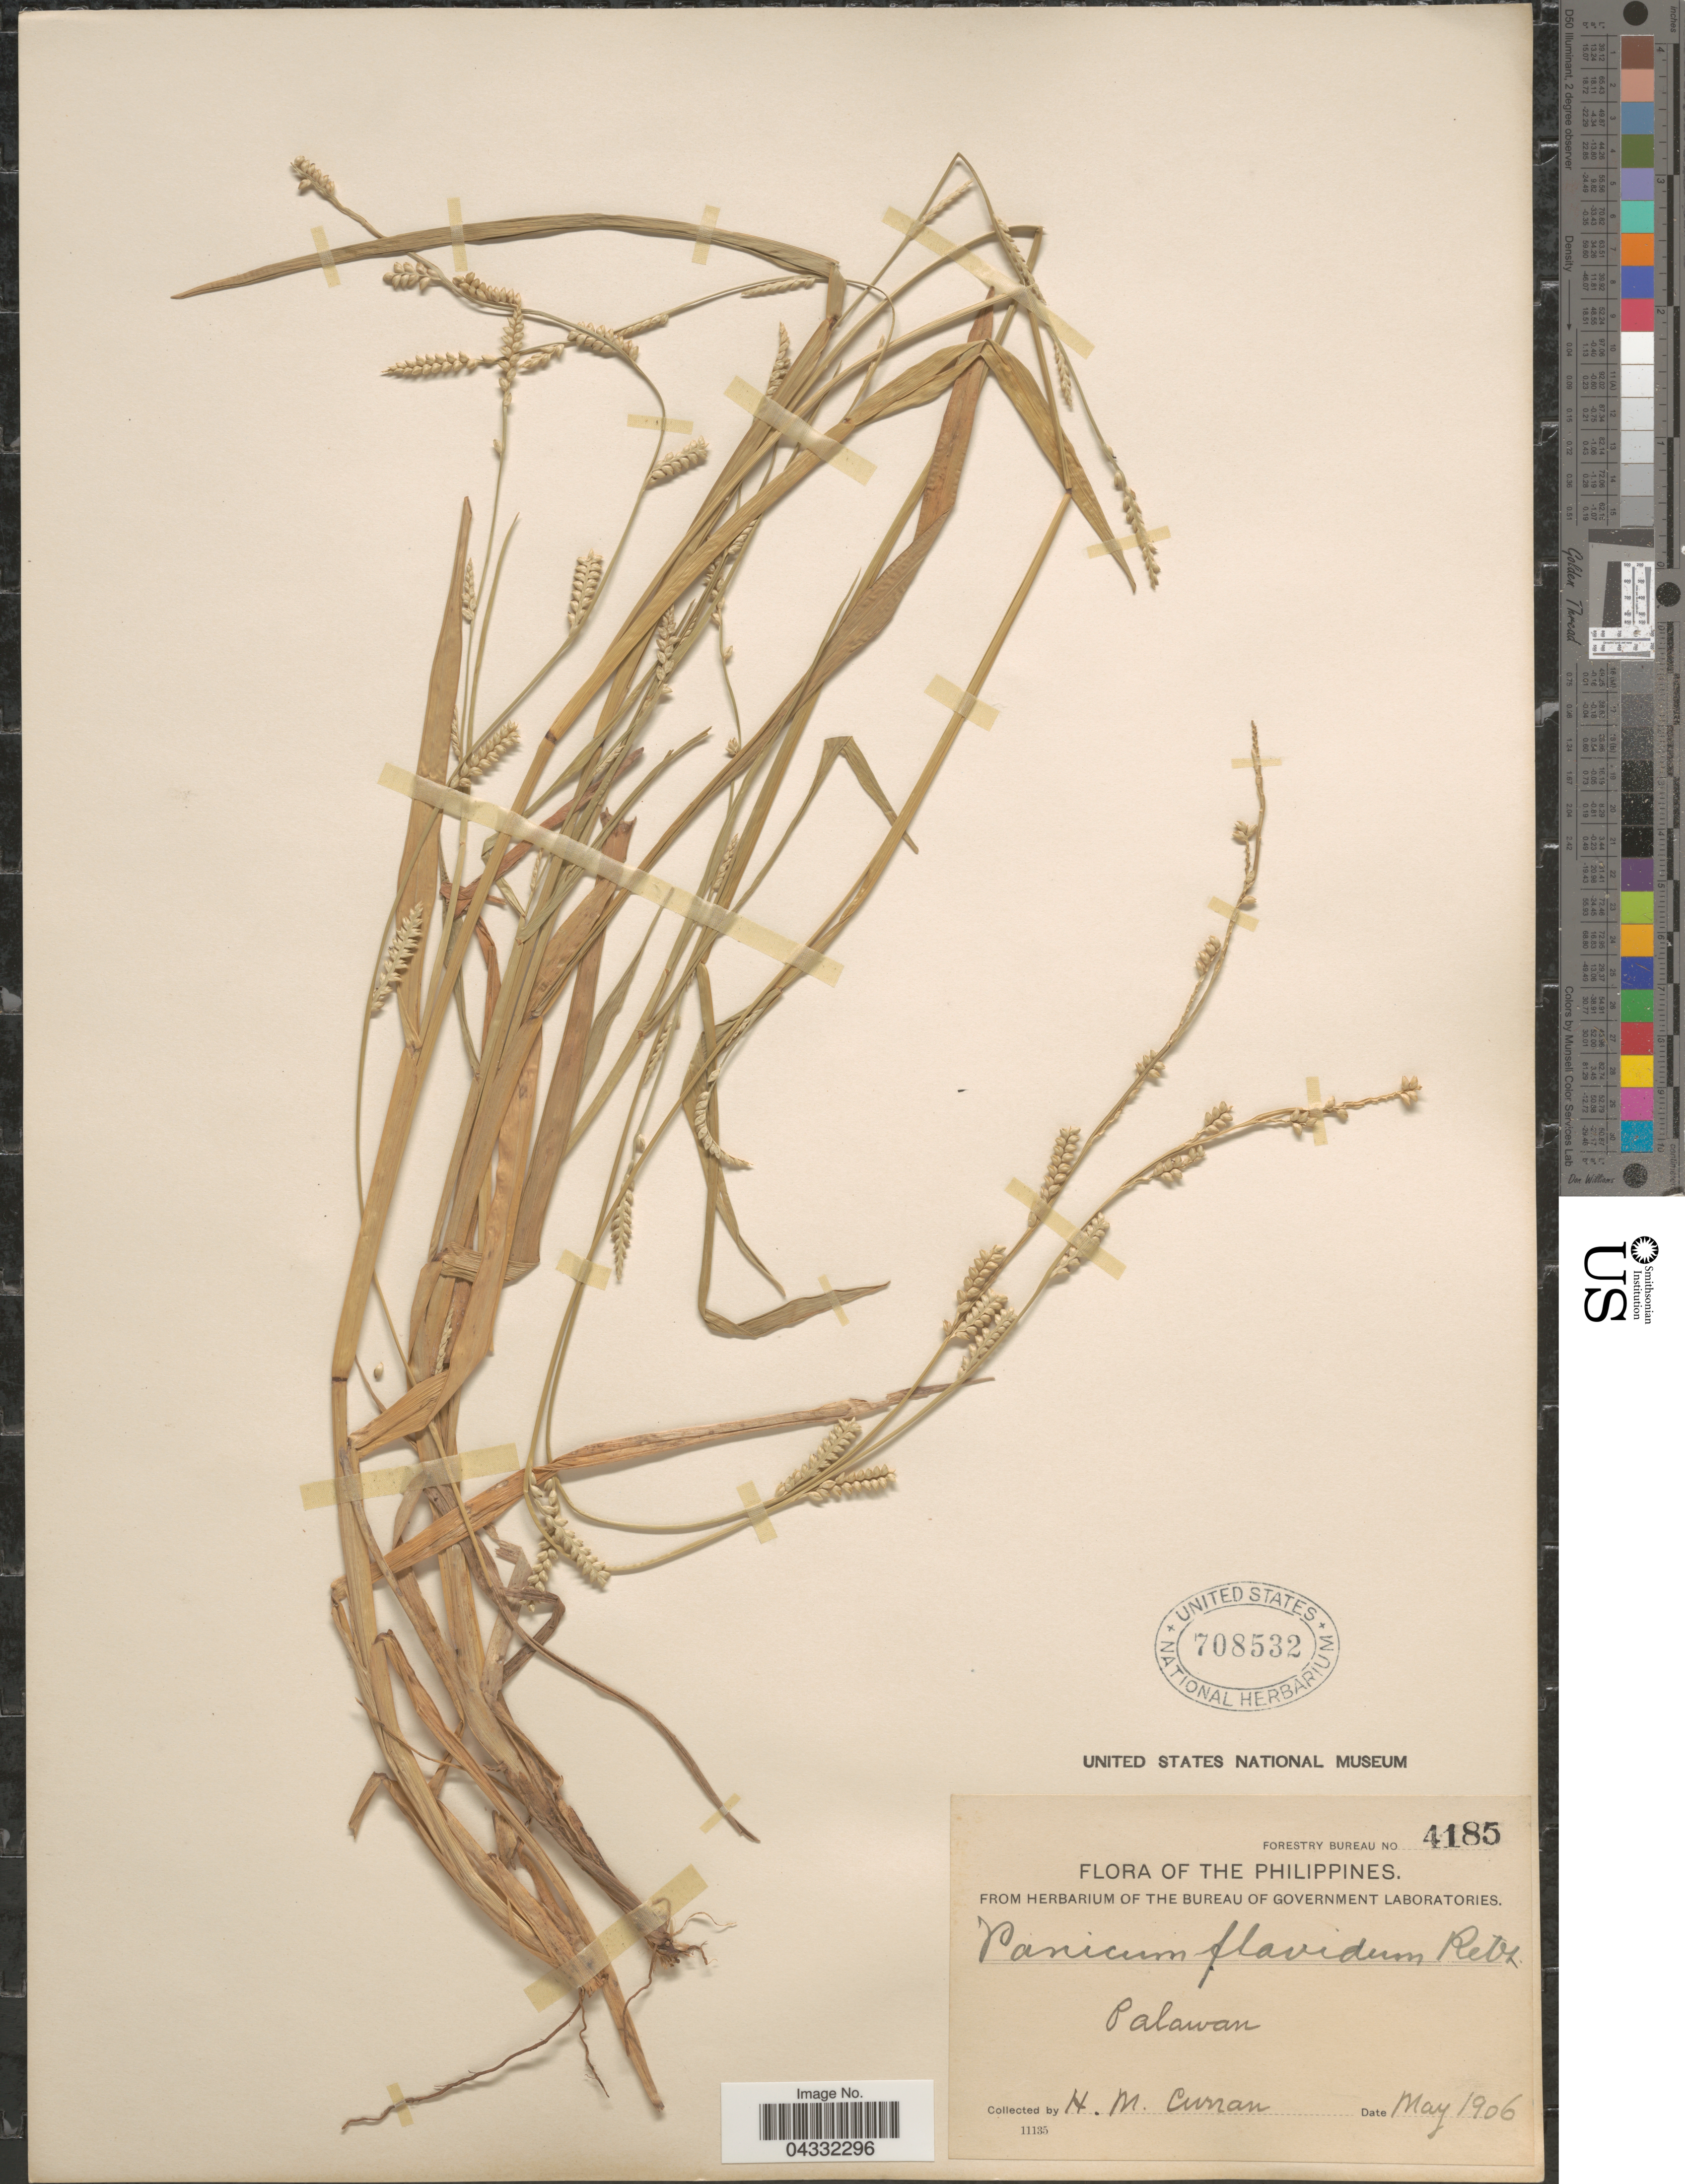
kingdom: Plantae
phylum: Tracheophyta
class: Liliopsida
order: Poales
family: Poaceae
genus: Setaria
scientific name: Setaria flavida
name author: (Retz.) Veldkamp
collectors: H. M. Curran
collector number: Forestry Bureau 4185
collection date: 1906-05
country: Philippines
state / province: Mimaropa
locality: Palawan.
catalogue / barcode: US 708532